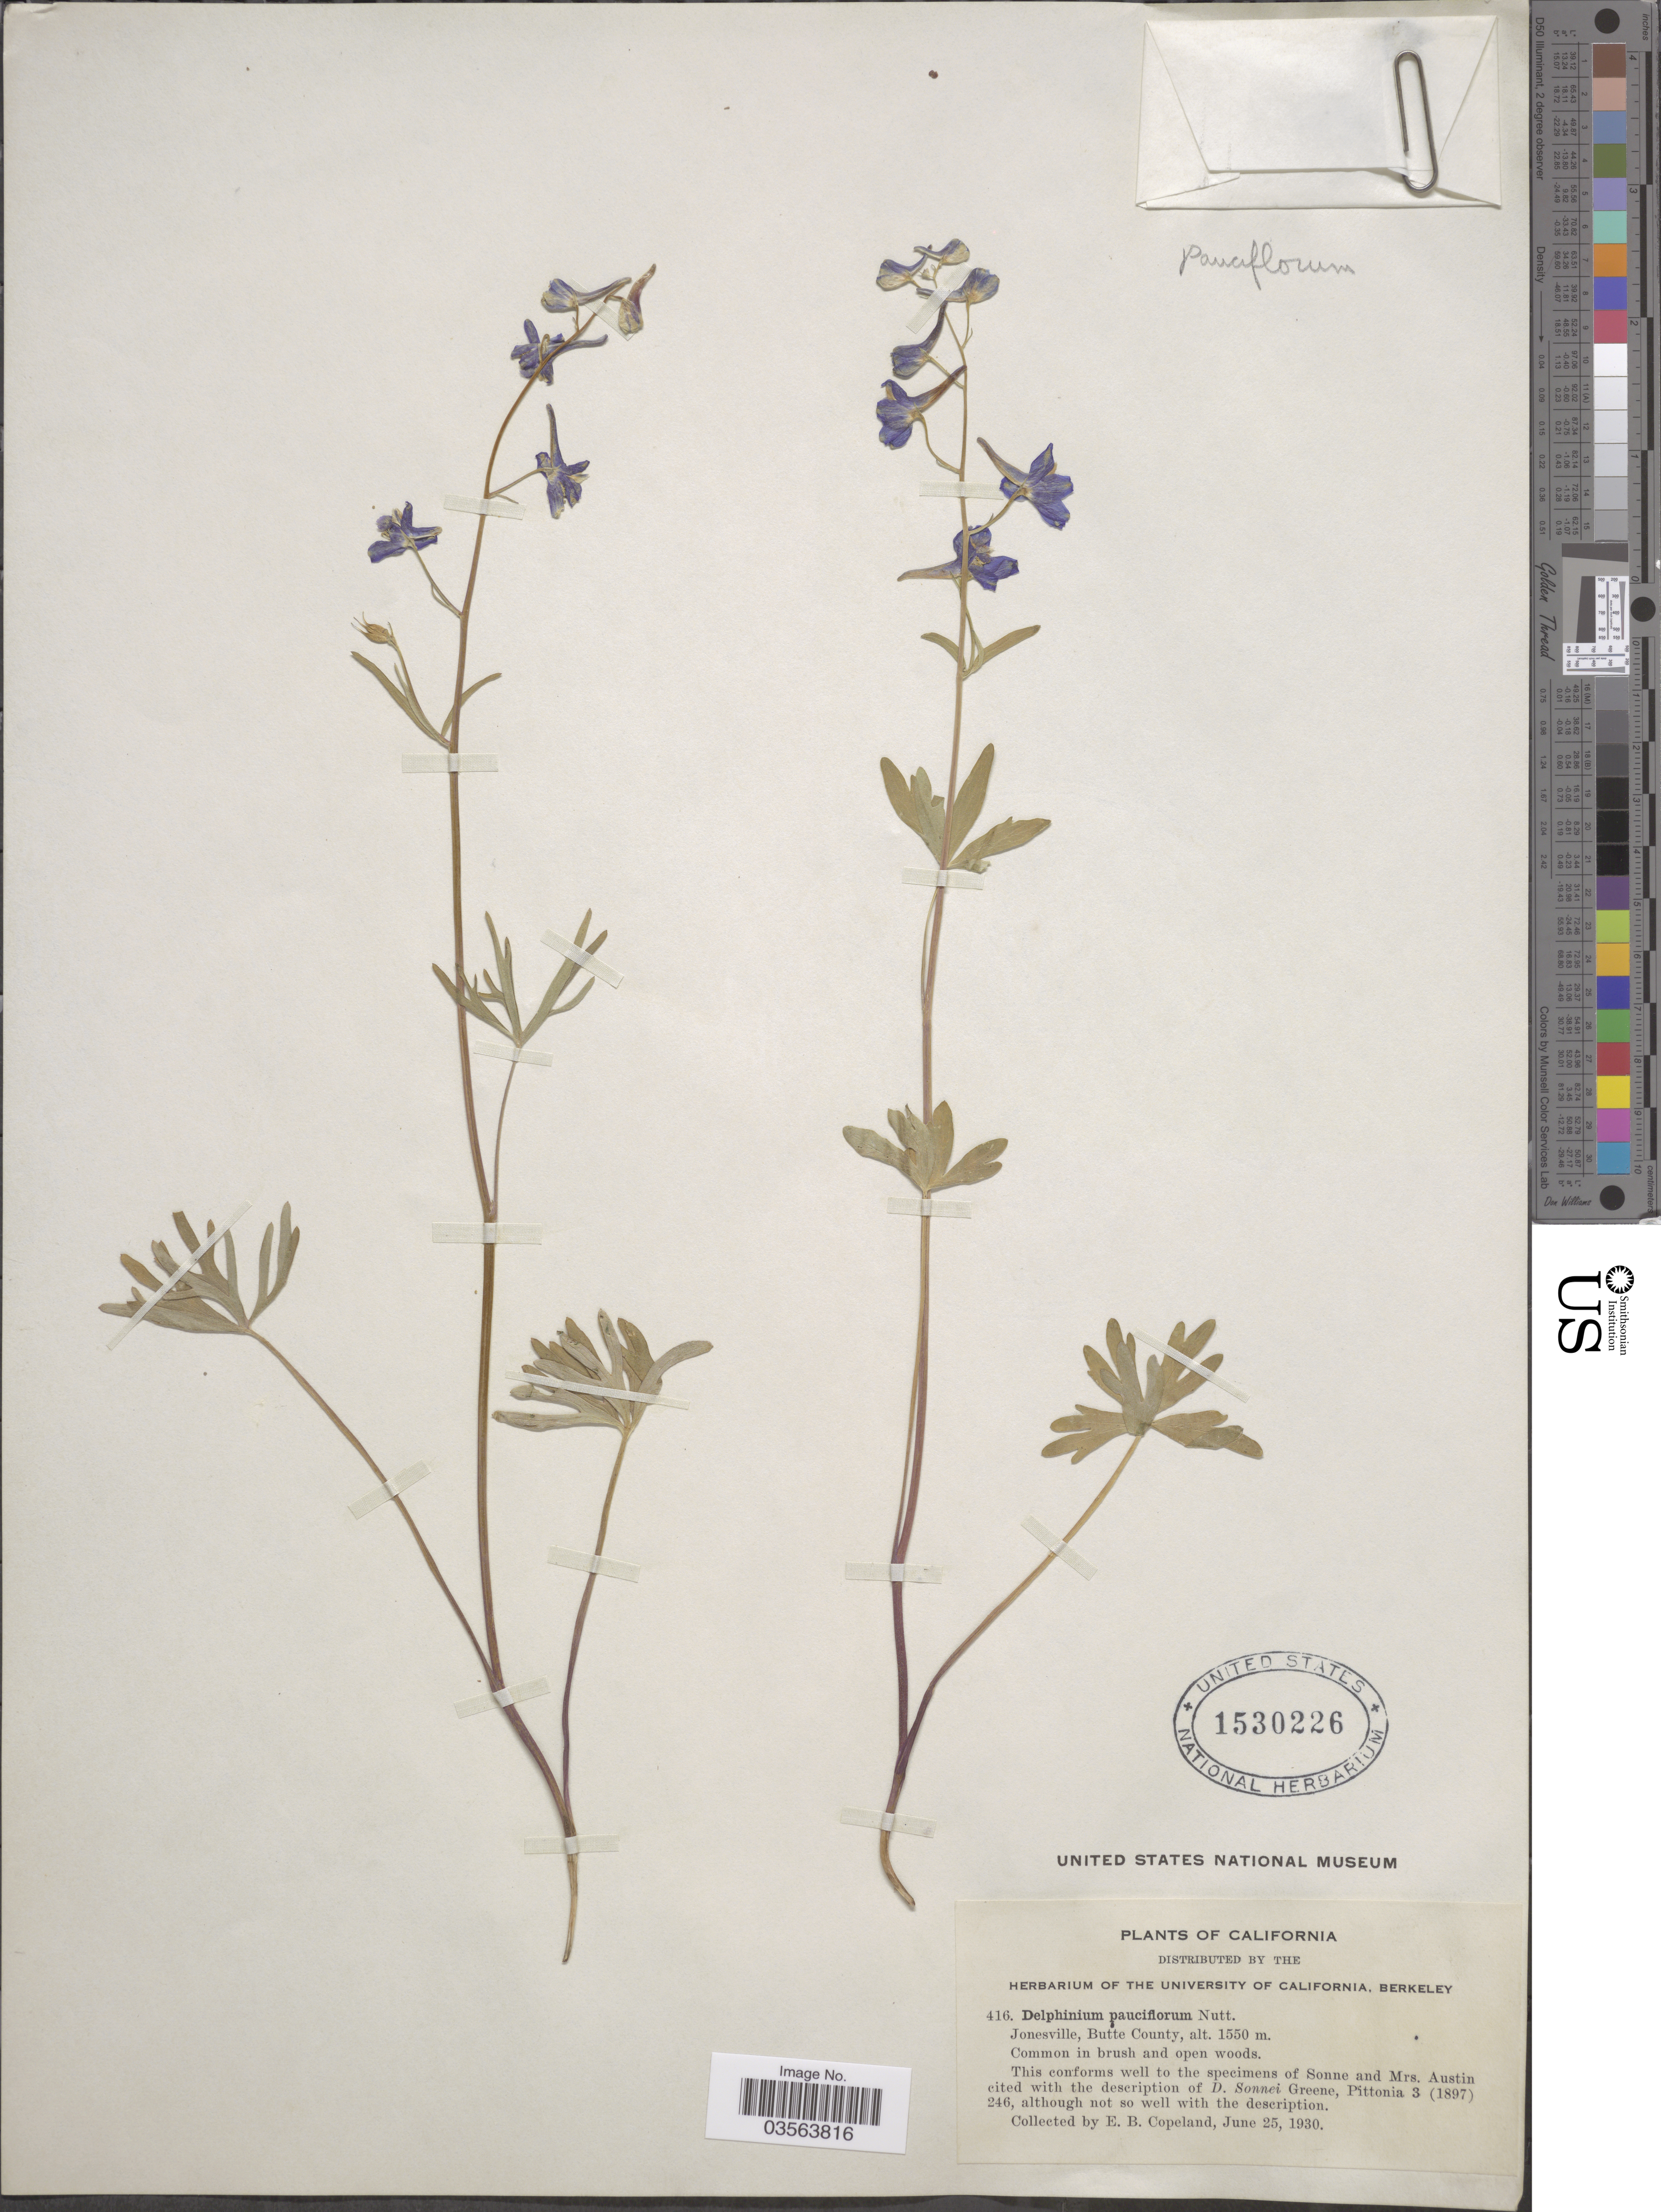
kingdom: Plantae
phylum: Tracheophyta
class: Magnoliopsida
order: Ranunculales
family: Ranunculaceae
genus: Delphinium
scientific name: Delphinium nuttallianum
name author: E. Pritz. ex Walpers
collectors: E. B. Copeland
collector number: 416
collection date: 1930-06-25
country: United States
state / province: California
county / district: Butte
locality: Jonesville, Butte County.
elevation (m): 1550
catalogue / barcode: US 1530226